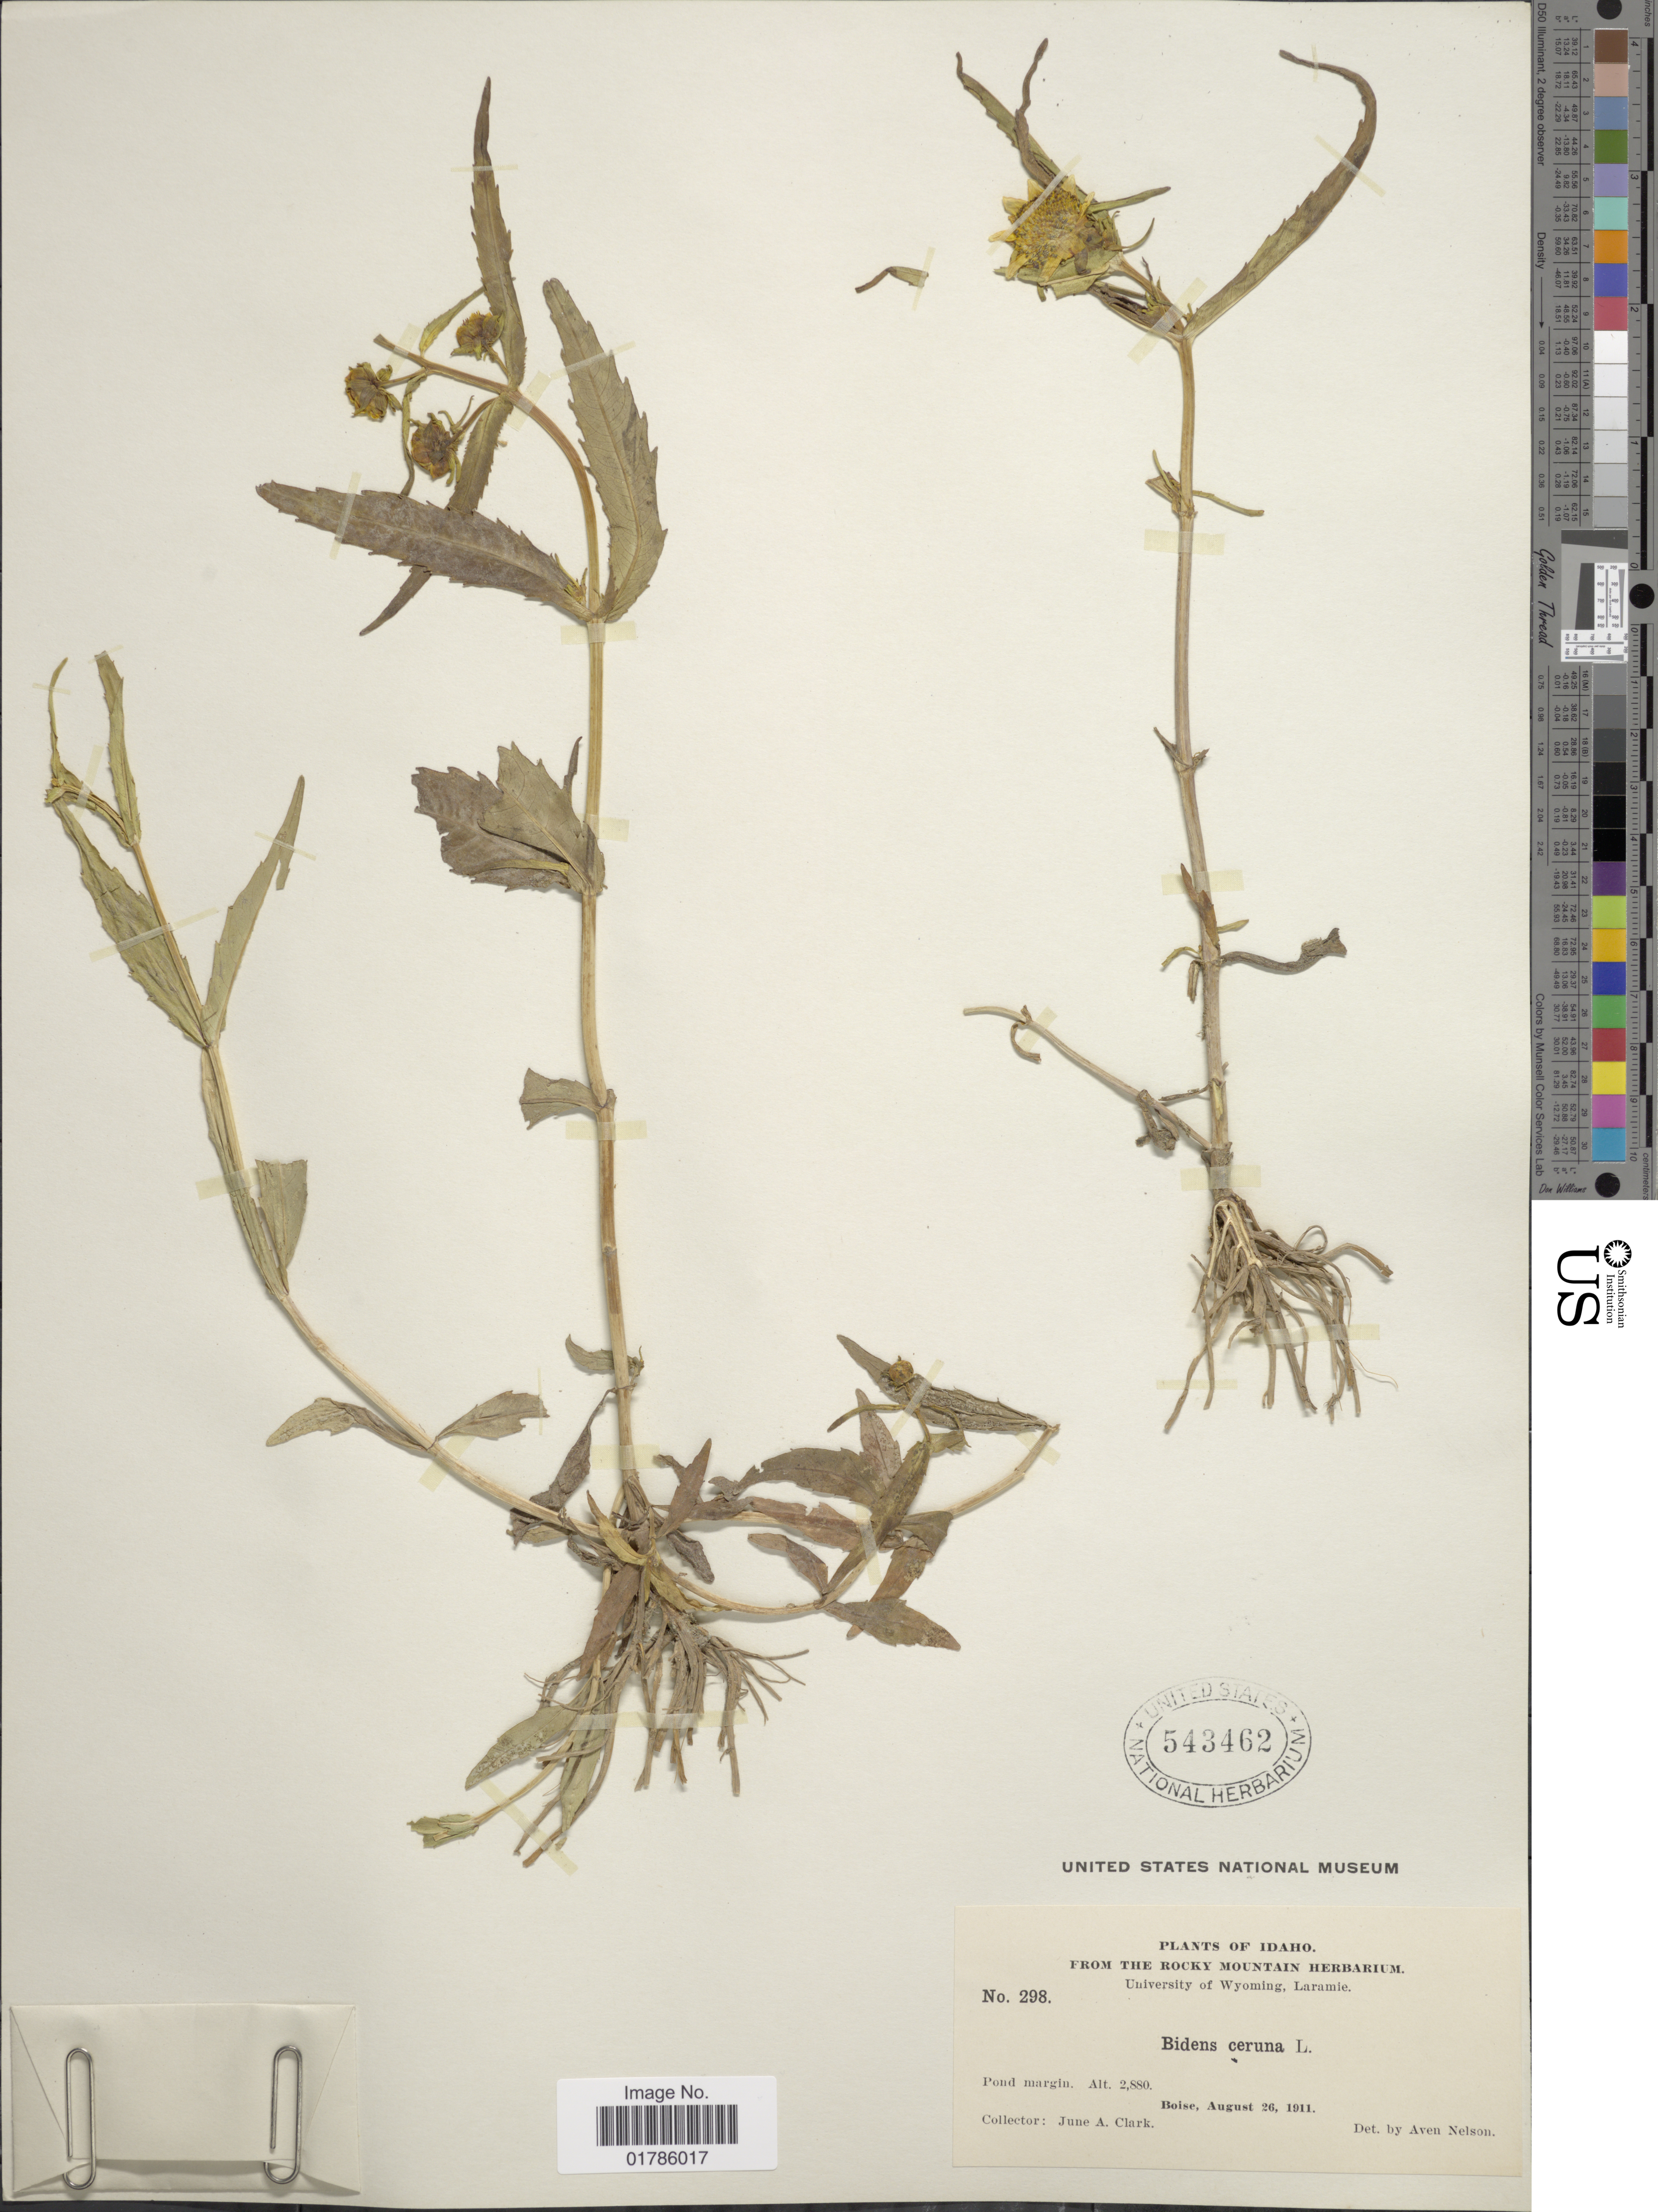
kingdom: Plantae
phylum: Tracheophyta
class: Magnoliopsida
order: Asterales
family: Asteraceae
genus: Bidens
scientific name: Bidens cernua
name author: L.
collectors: J. A. Clark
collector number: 298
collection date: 1911-08-26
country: United States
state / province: Idaho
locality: Pond Margin, Boise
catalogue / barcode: US 543462